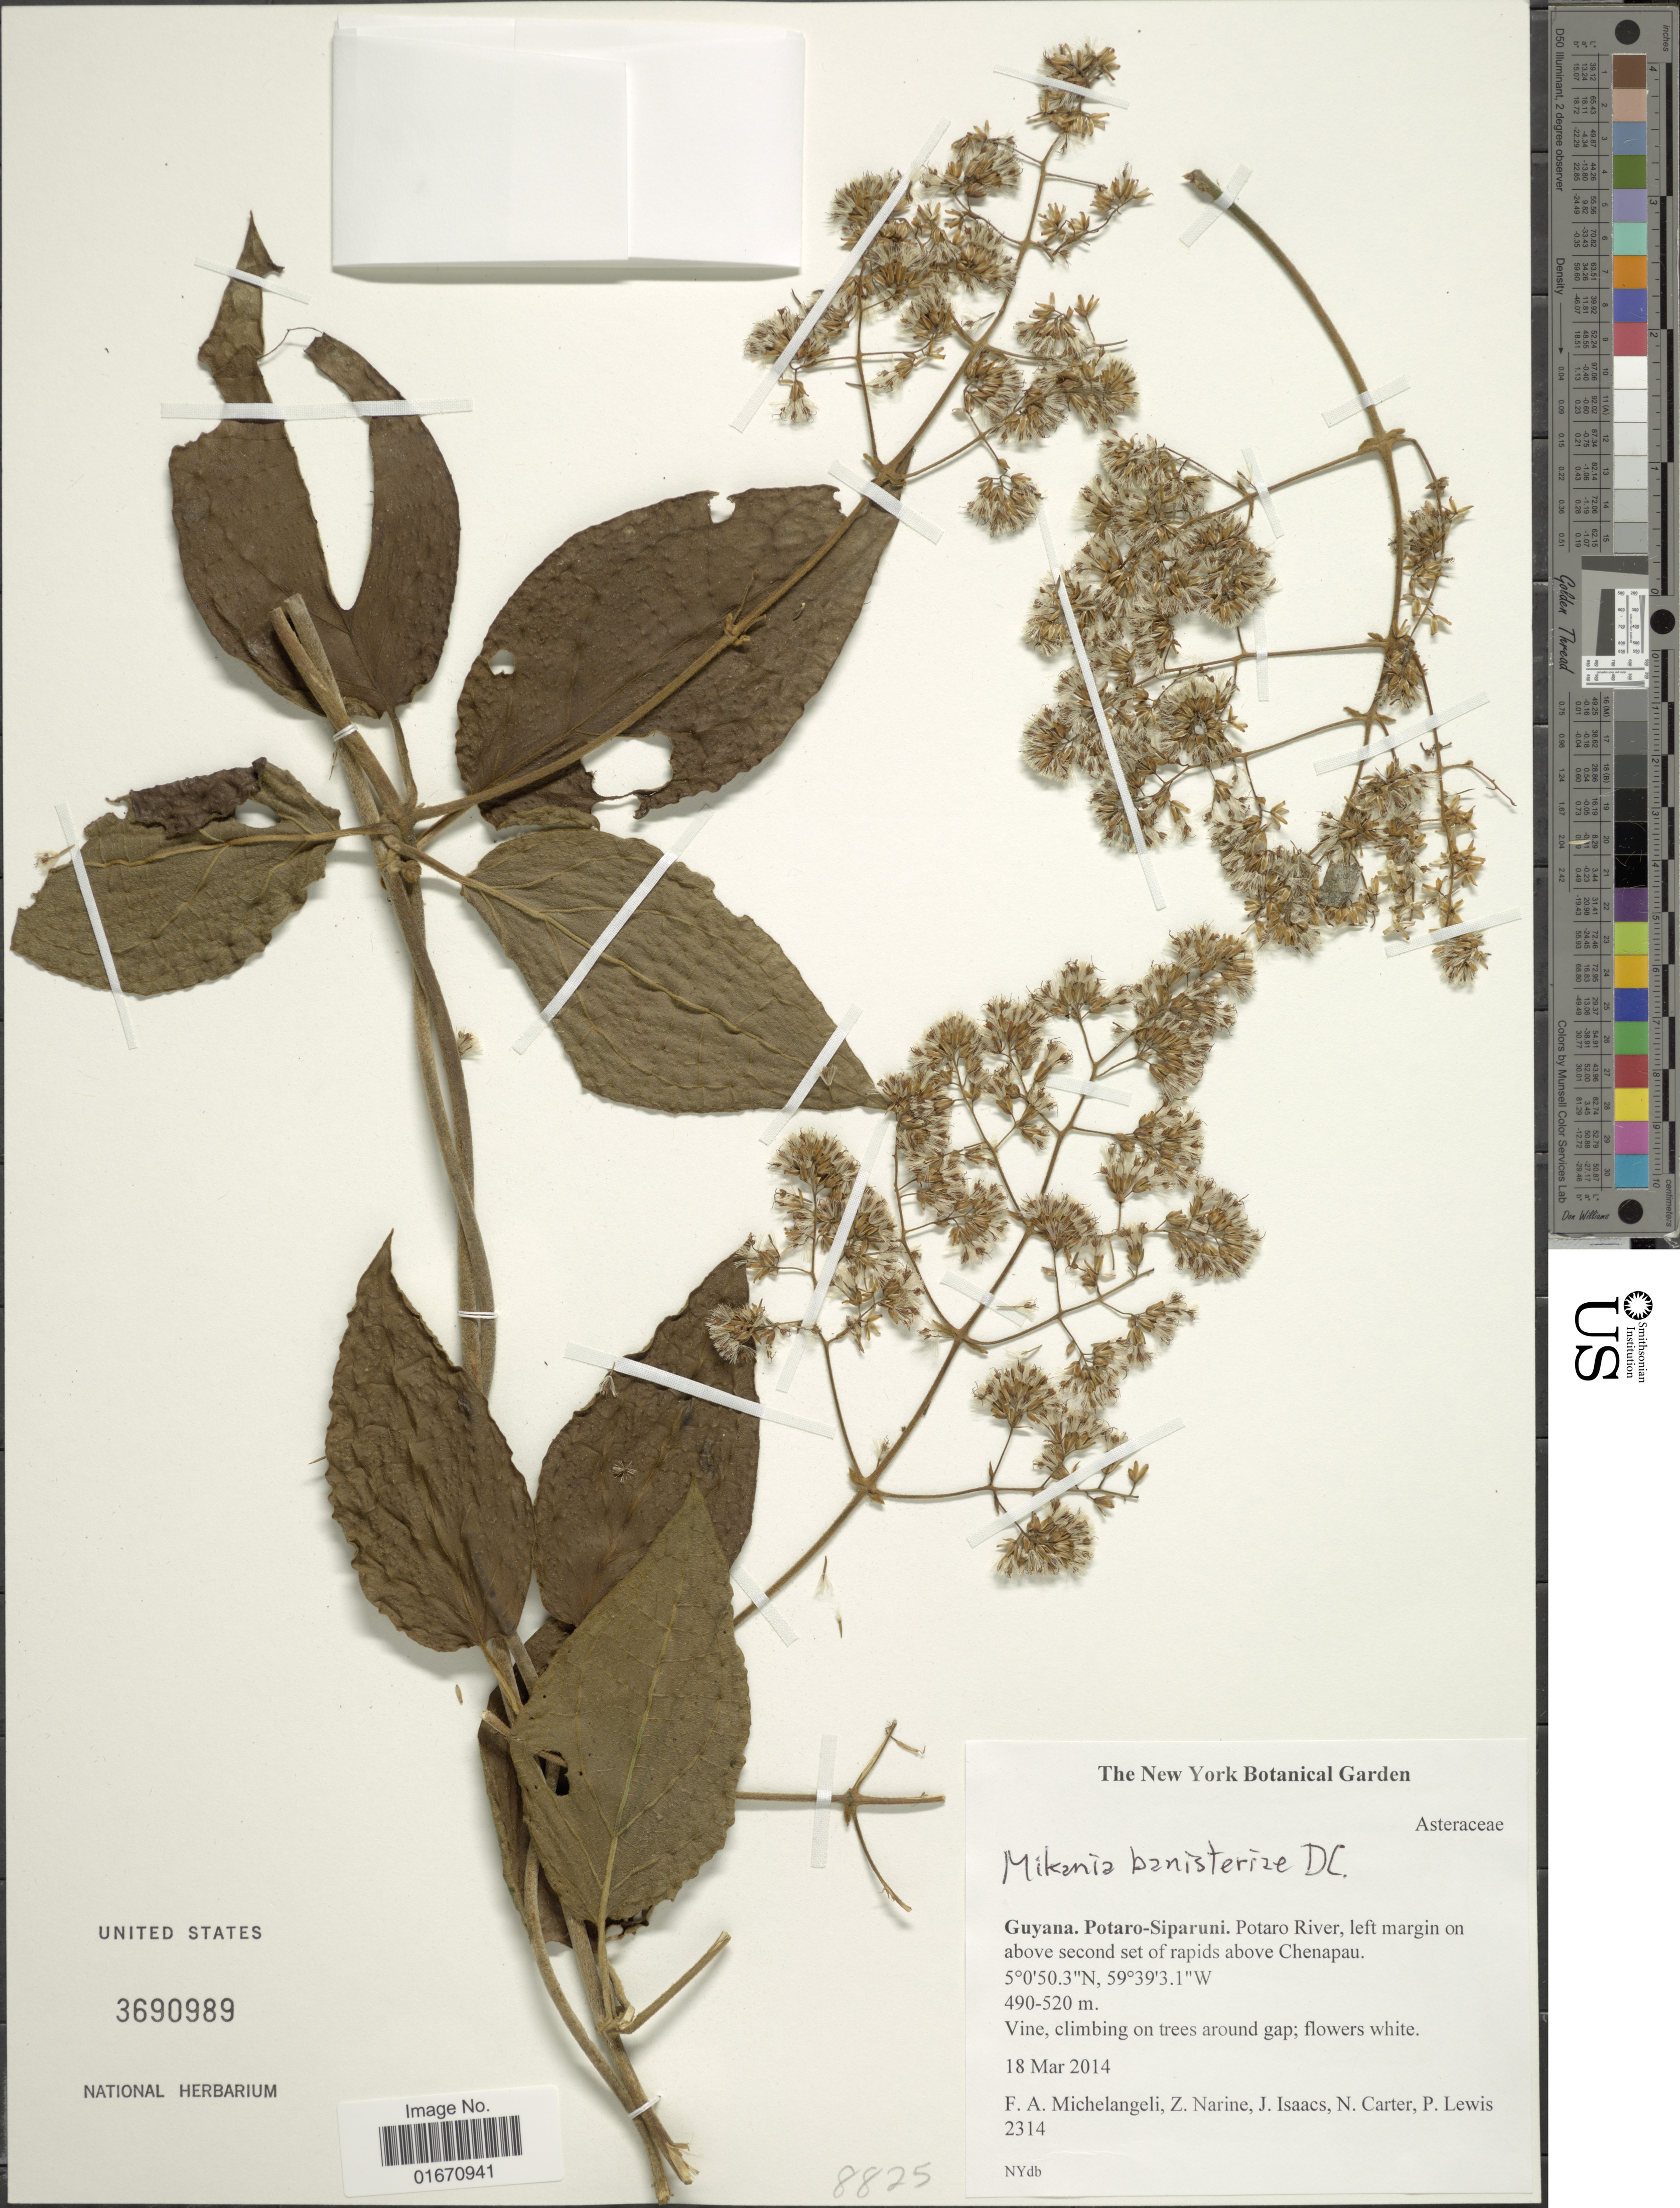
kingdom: Plantae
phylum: Tracheophyta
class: Magnoliopsida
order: Asterales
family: Asteraceae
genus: Mikania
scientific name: Mikania banisteriae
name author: DC.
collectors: F. A. Michelangeli, Z. Narine, J. Isaacs, N. Carter & P. Lewis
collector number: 2314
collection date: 2014-03-18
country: Guyana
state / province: Potaro-Siparuni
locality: Potaro River, left margin on above second st of rapids above Chenapau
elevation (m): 490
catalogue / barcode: US 3690989